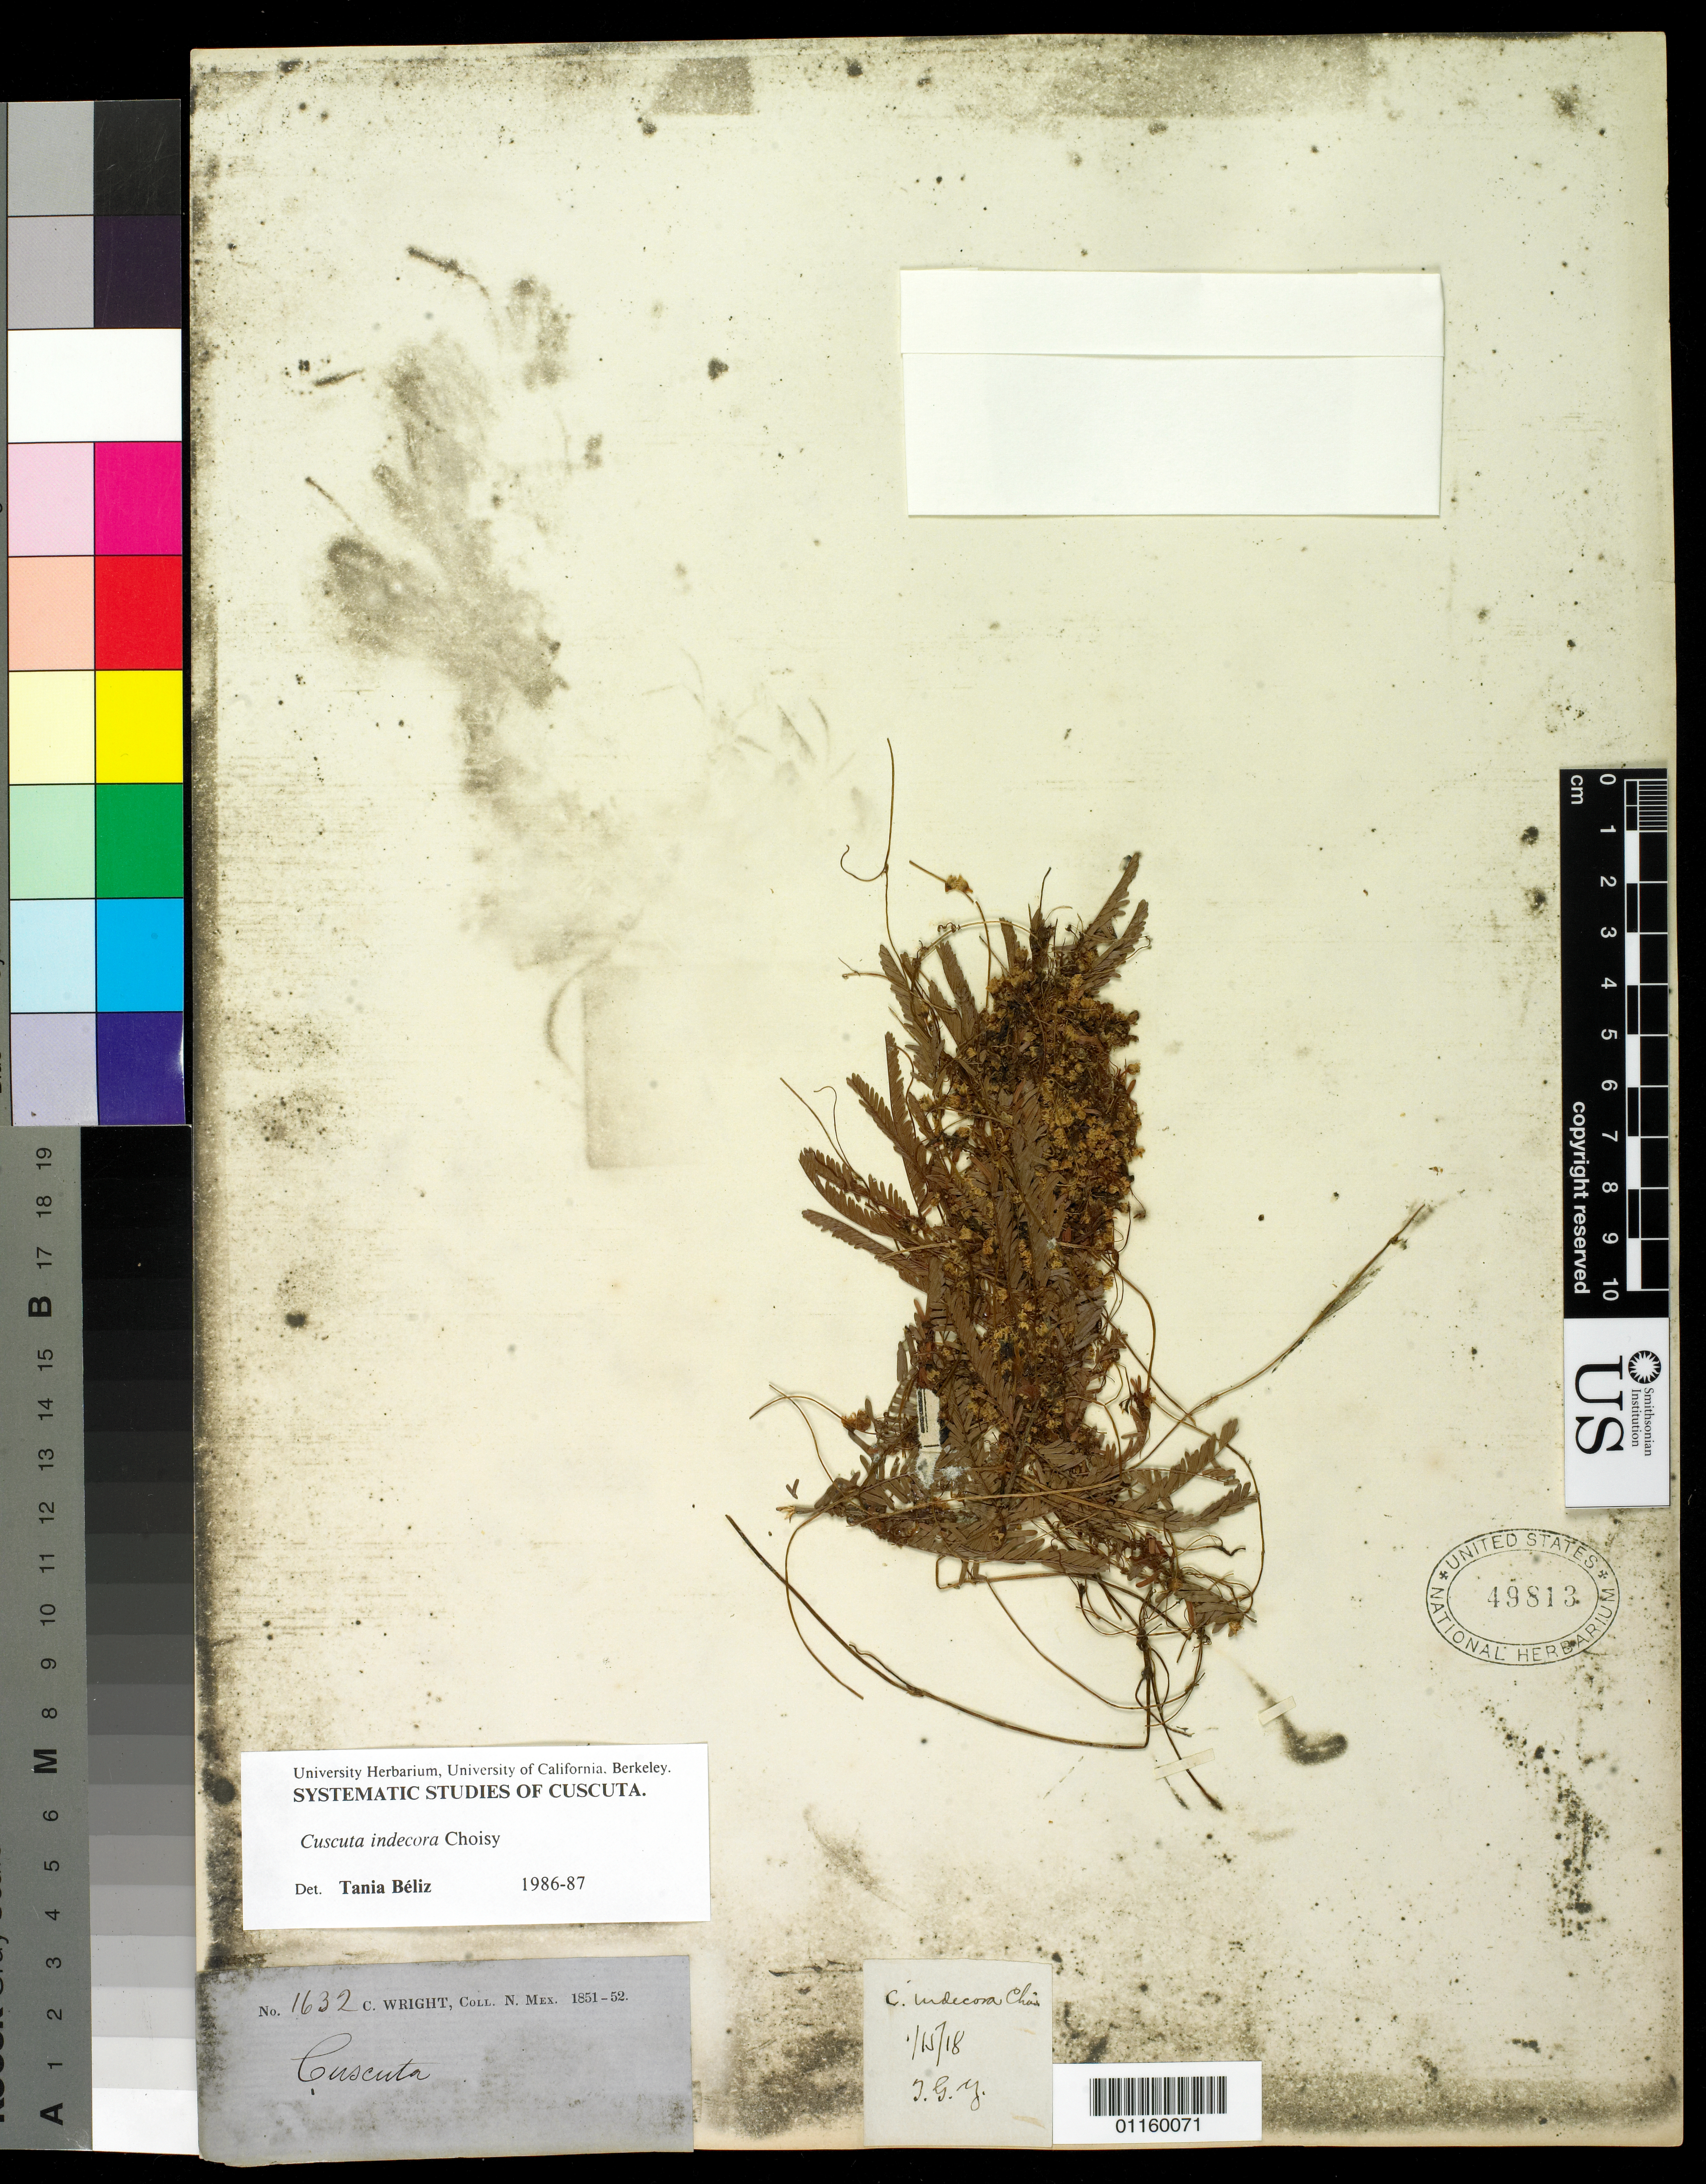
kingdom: Plantae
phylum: Tracheophyta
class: Magnoliopsida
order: Solanales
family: Convolvulaceae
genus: Cuscuta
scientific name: Cuscuta indecora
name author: Choisy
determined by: Béliz, T.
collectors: C. Wright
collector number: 1632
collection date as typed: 1851 to -- --- 1852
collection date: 1851/1852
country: United States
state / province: New Mexico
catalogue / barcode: US 49813